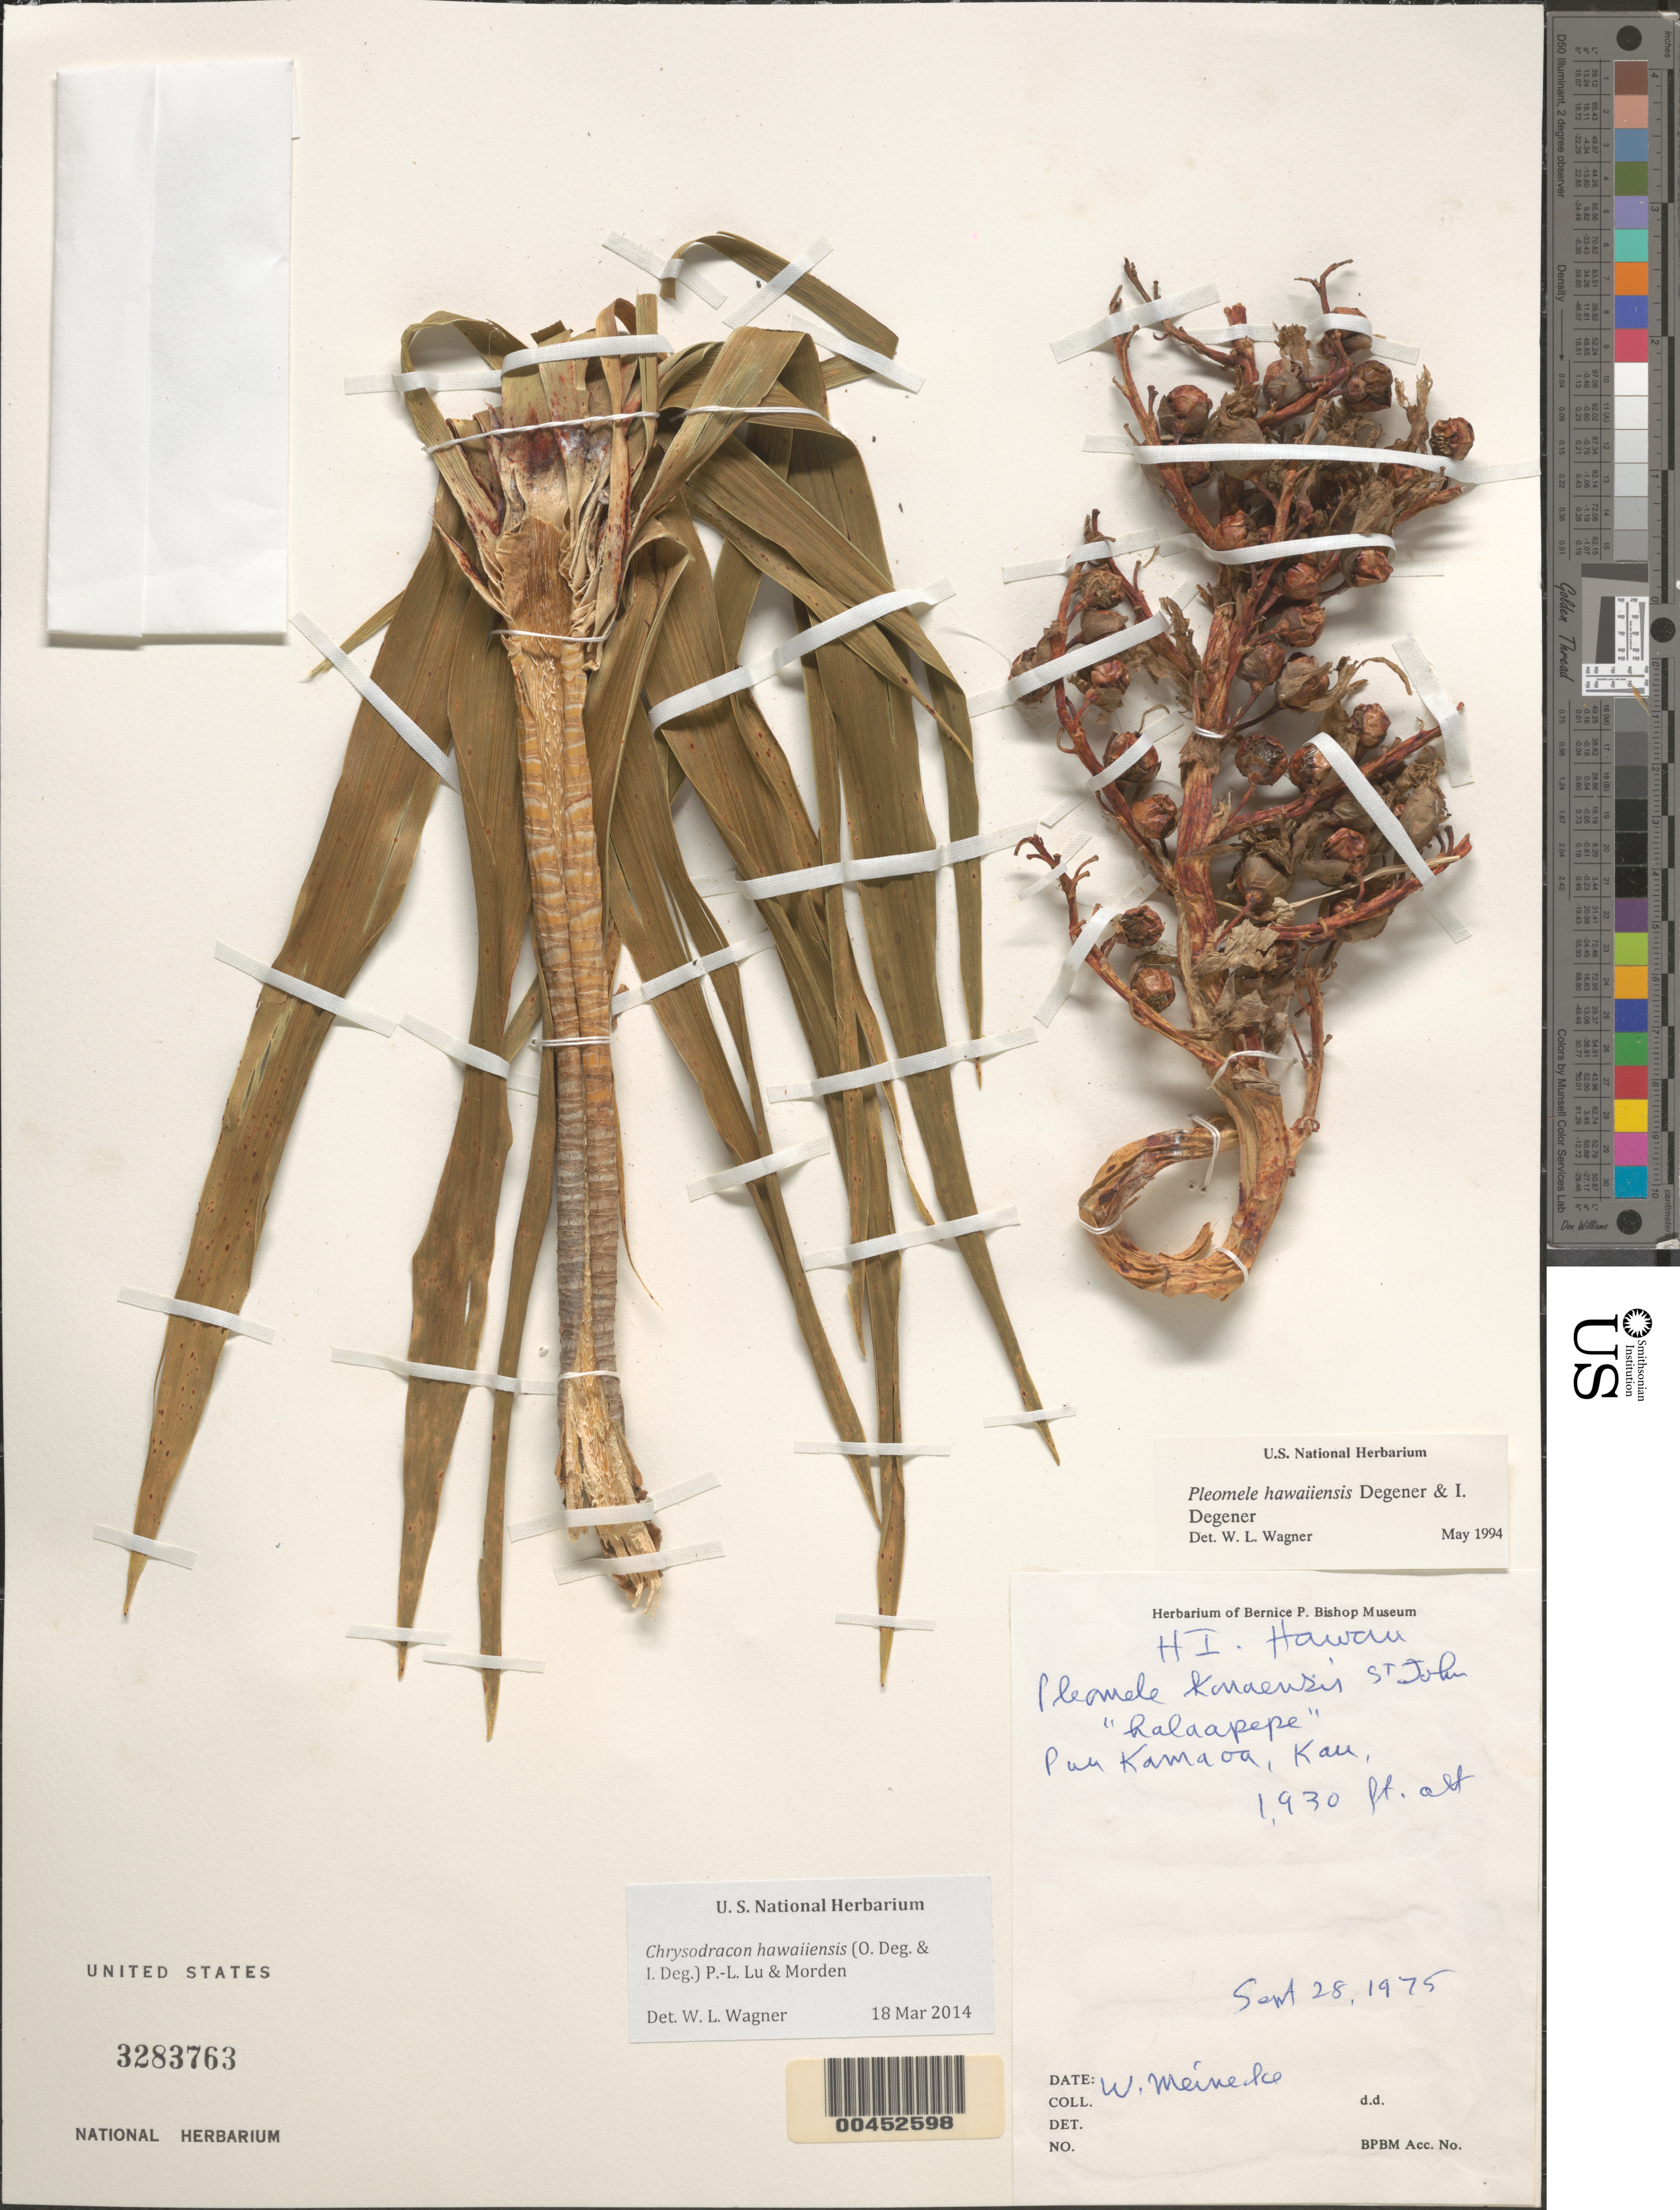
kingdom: Plantae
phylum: Tracheophyta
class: Liliopsida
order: Asparagales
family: Asparagaceae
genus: Dracaena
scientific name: Dracaena konaensis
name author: (H. St. John) Jankalski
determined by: Wagner, W. L., (BOT), Smithsonian Institution - National Museum of Natural History (UNITED STATES)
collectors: W. Meinecke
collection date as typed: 28 Sep 1975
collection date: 1975-09-28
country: United States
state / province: Hawaii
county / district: Hawaii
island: Hawaii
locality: Puu Kamaoa, Kau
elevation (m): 588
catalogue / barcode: US 3283763